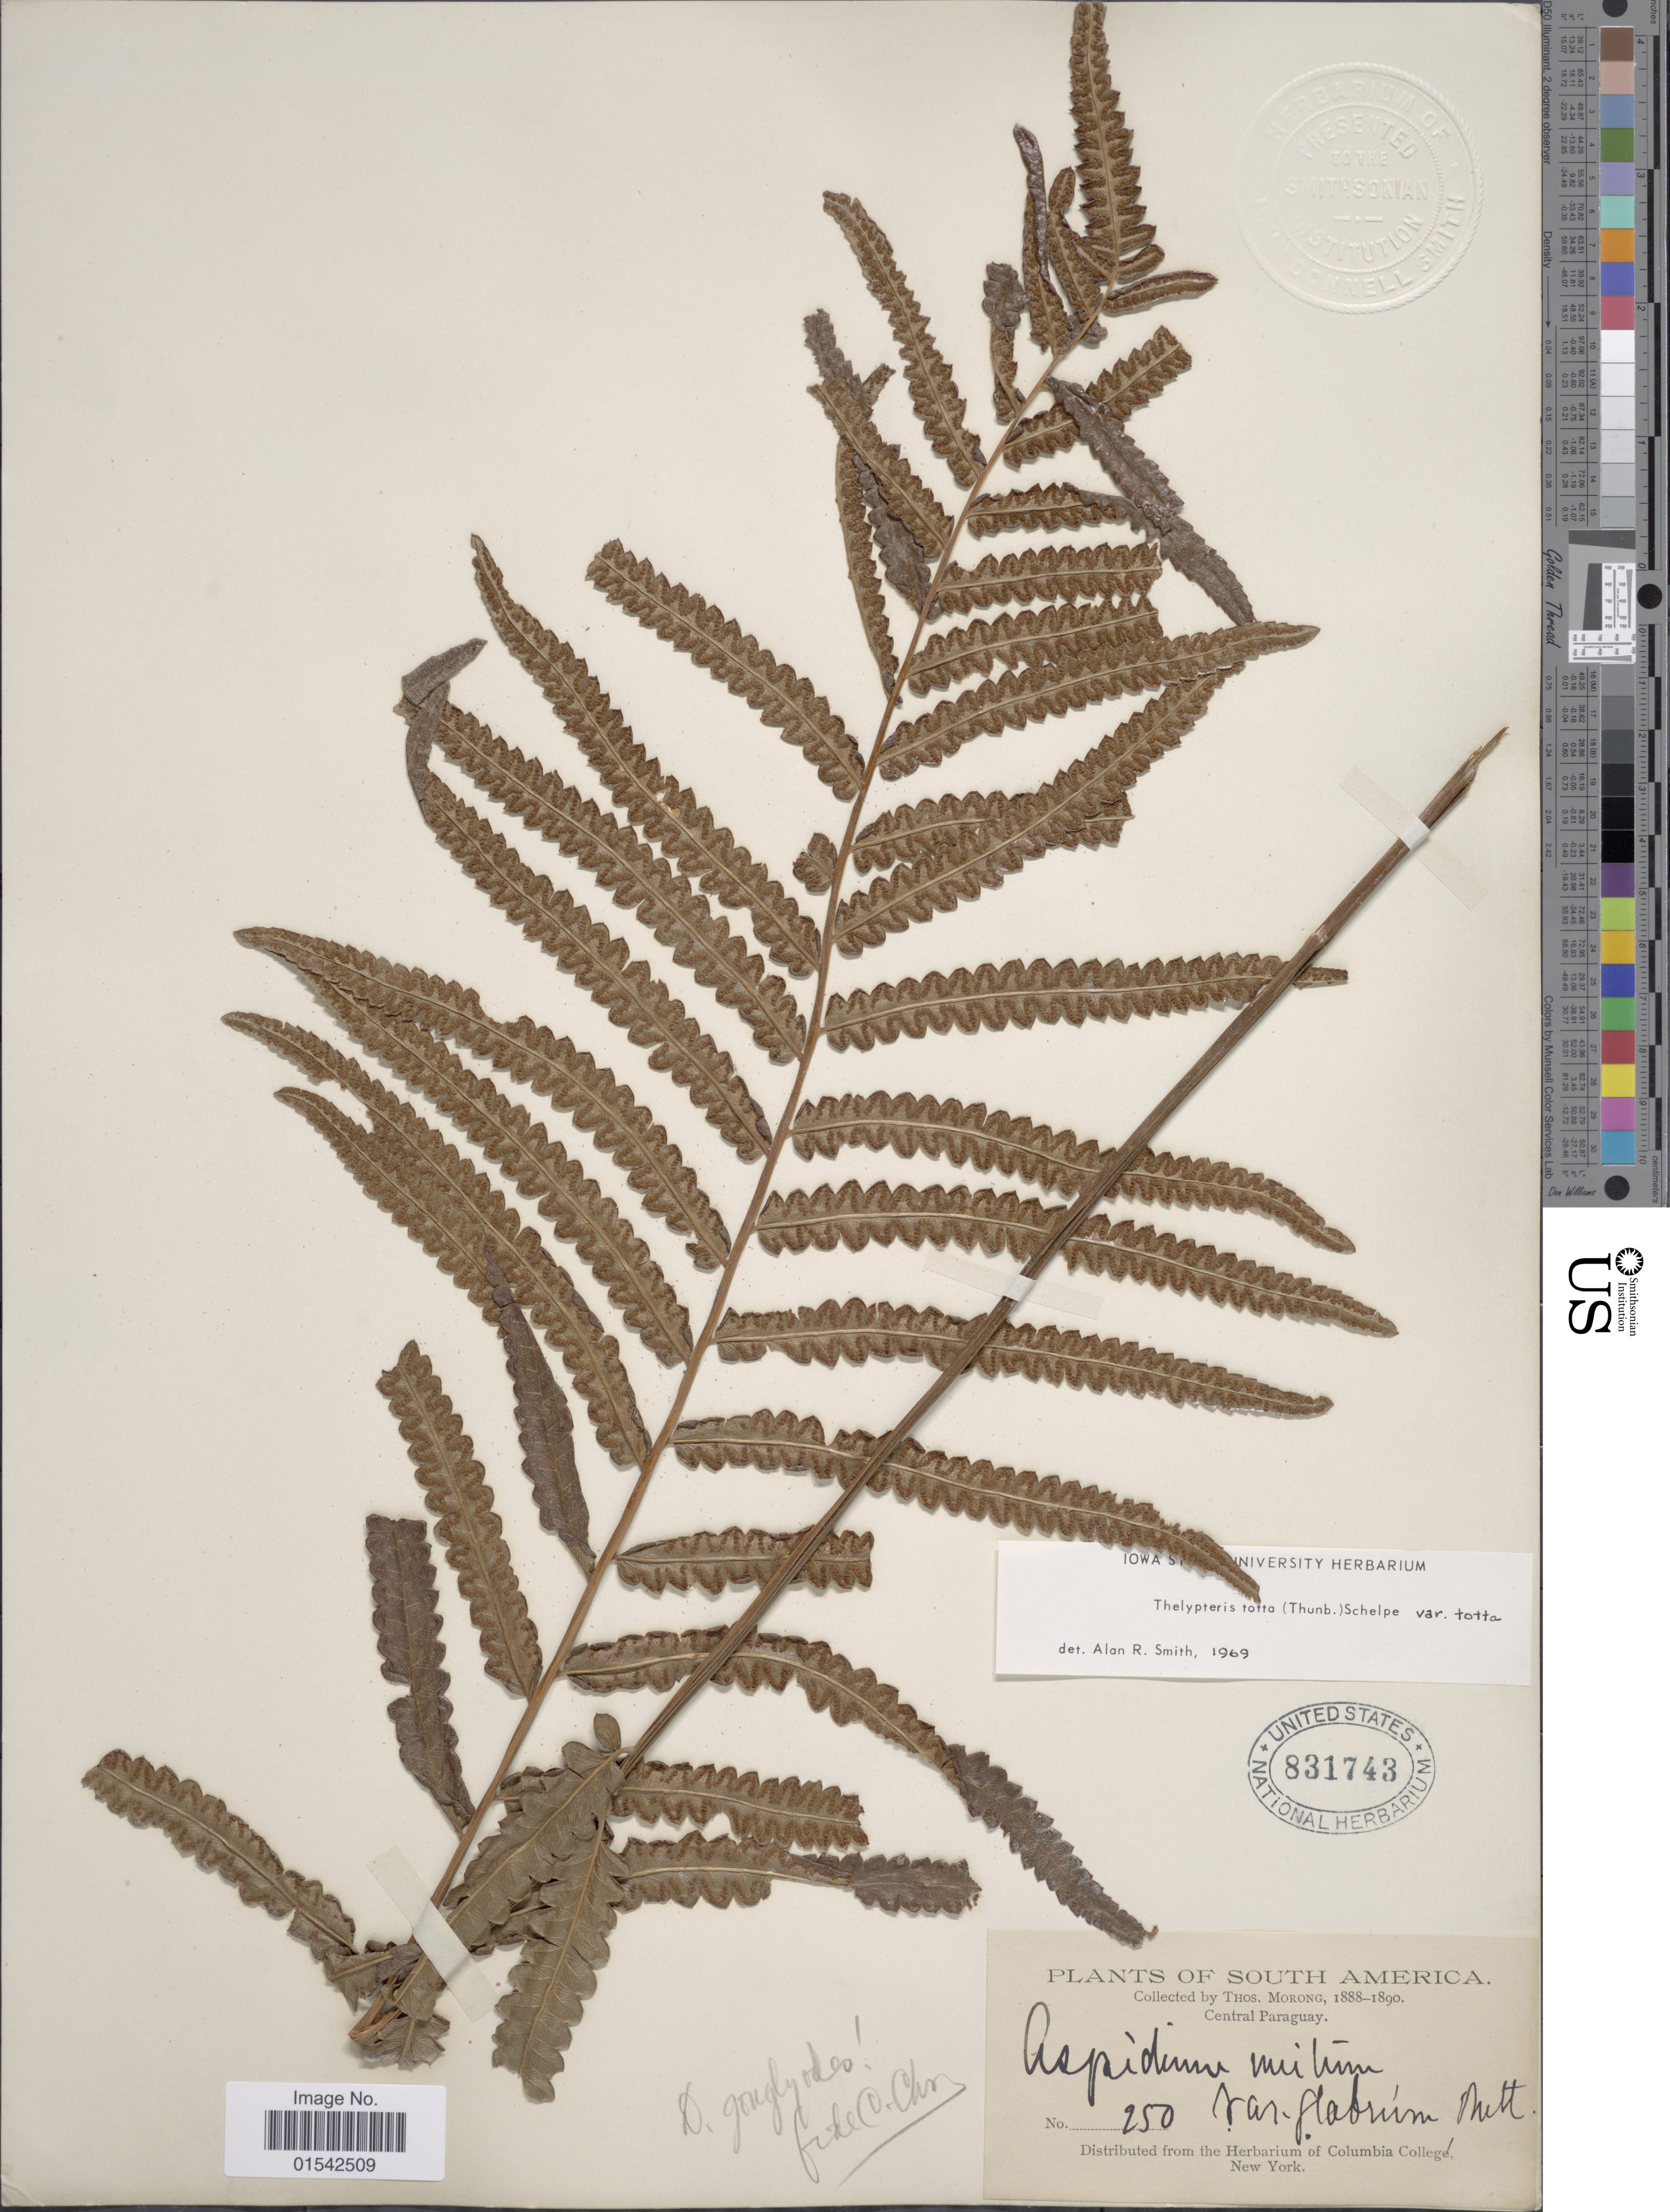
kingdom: Plantae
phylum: Tracheophyta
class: Polypodiopsida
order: Polypodiales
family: Thelypteridaceae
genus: Cyclosorus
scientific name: Cyclosorus interruptus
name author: (Willd.) H. Itô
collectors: ex herb. T. Morong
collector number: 250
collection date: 1888/1890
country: Paraguay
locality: Central Paraguay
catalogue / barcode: US 831743